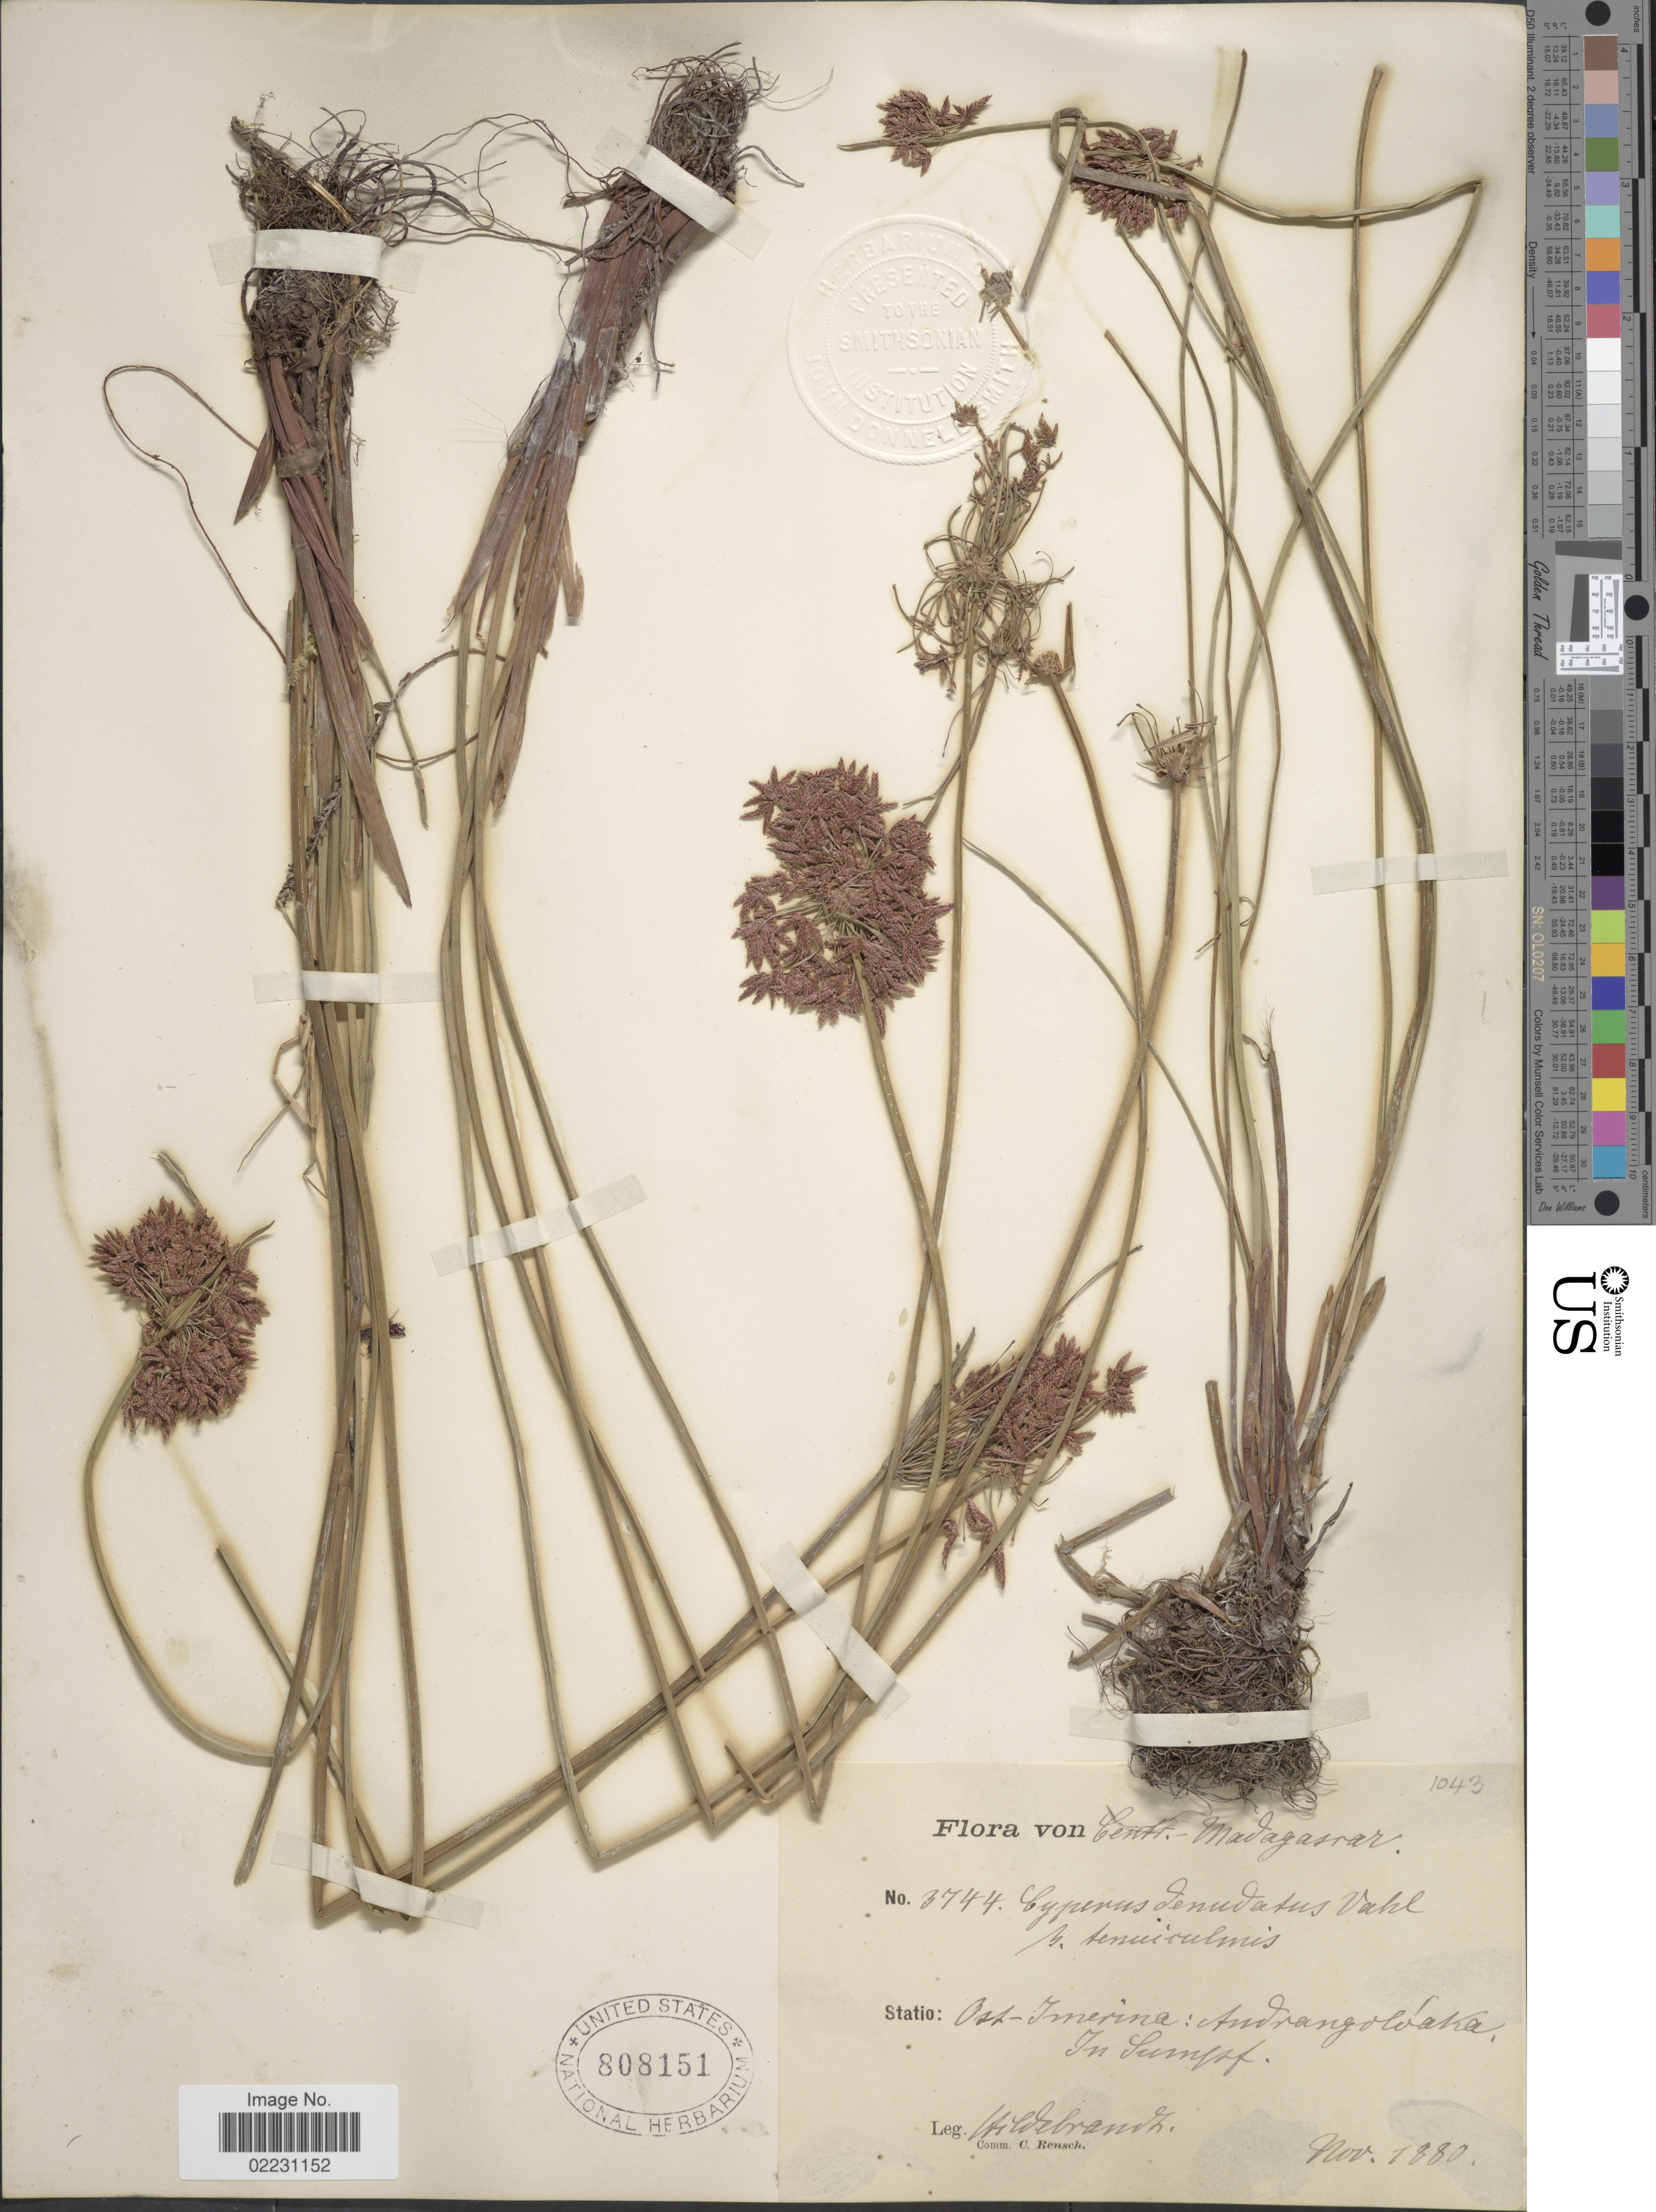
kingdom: Plantae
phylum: Tracheophyta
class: Liliopsida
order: Poales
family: Cyperaceae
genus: Cyperus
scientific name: Cyperus denudatus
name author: L. f.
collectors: J. Hildebrandt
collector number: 3744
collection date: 1880-11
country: Madagascar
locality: Centr.-Madagascar. Statio: Ost-Imerina: Andrangoloaka. Sumpf.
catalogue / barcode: US 808151